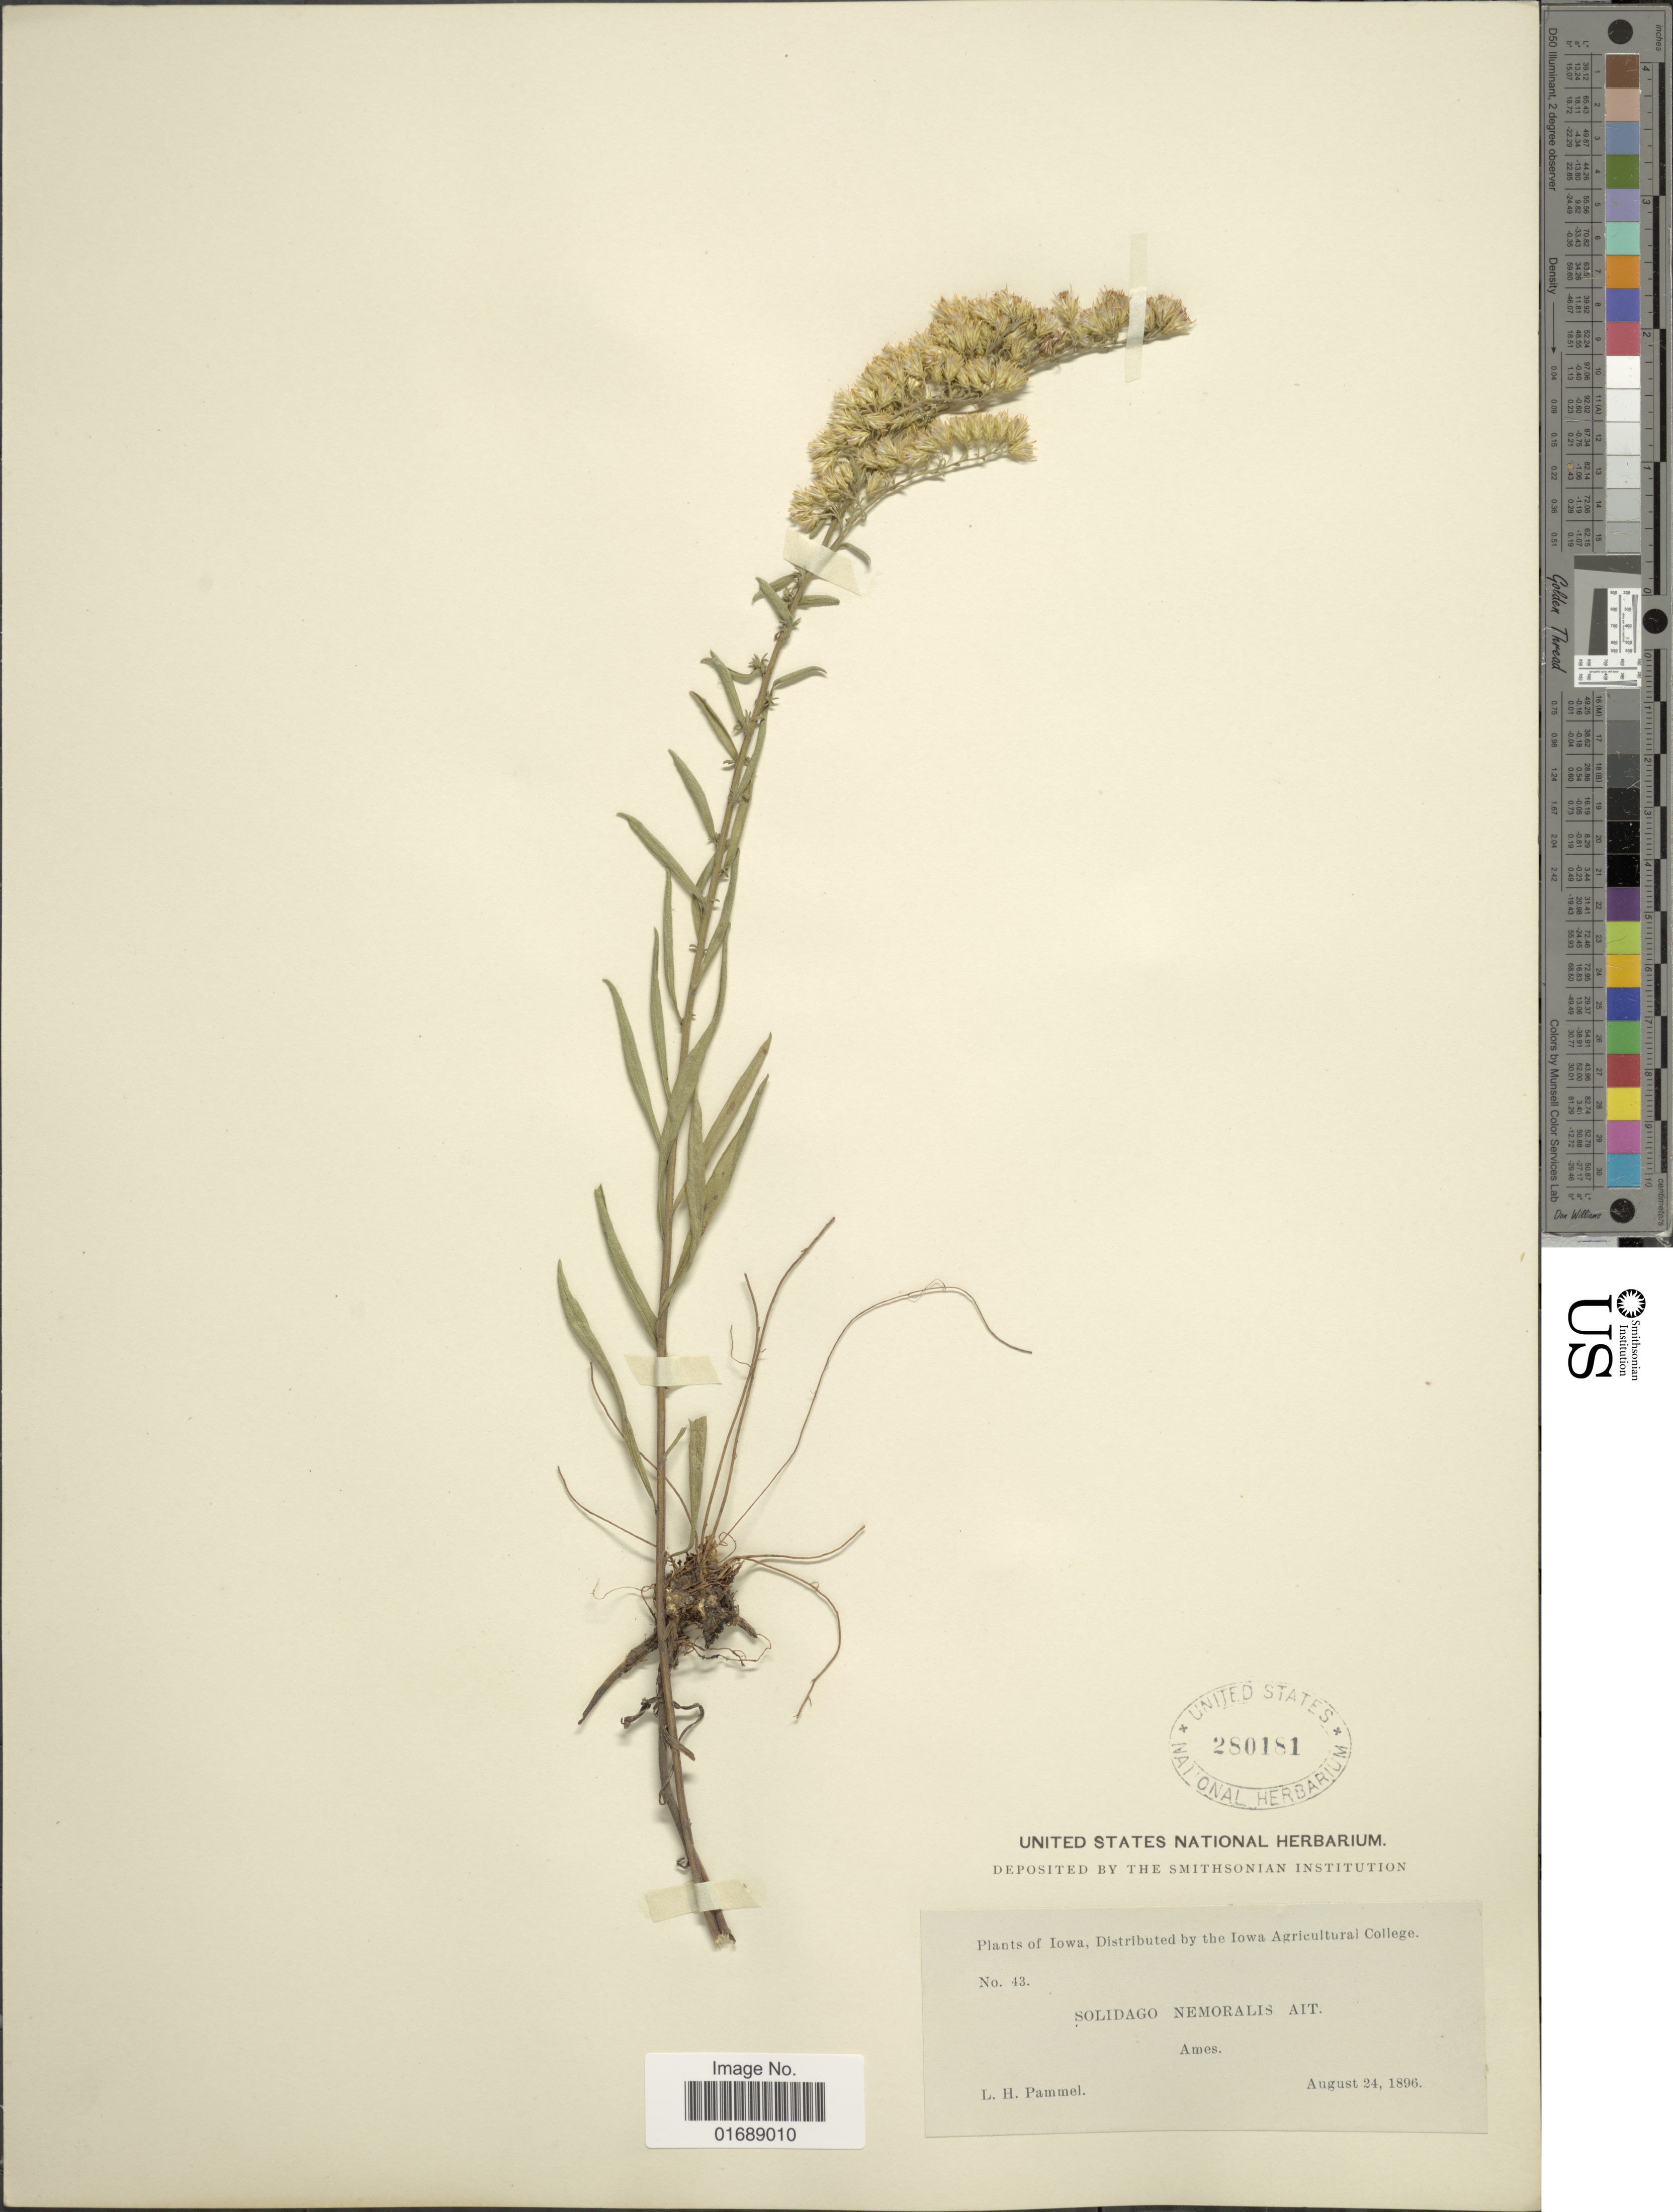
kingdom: Plantae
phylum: Tracheophyta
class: Magnoliopsida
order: Asterales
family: Asteraceae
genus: Solidago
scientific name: Solidago nemoralis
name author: Aiton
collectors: L. Pammel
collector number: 43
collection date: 1896-08-24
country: United States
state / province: Iowa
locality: Ames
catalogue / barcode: US 280181